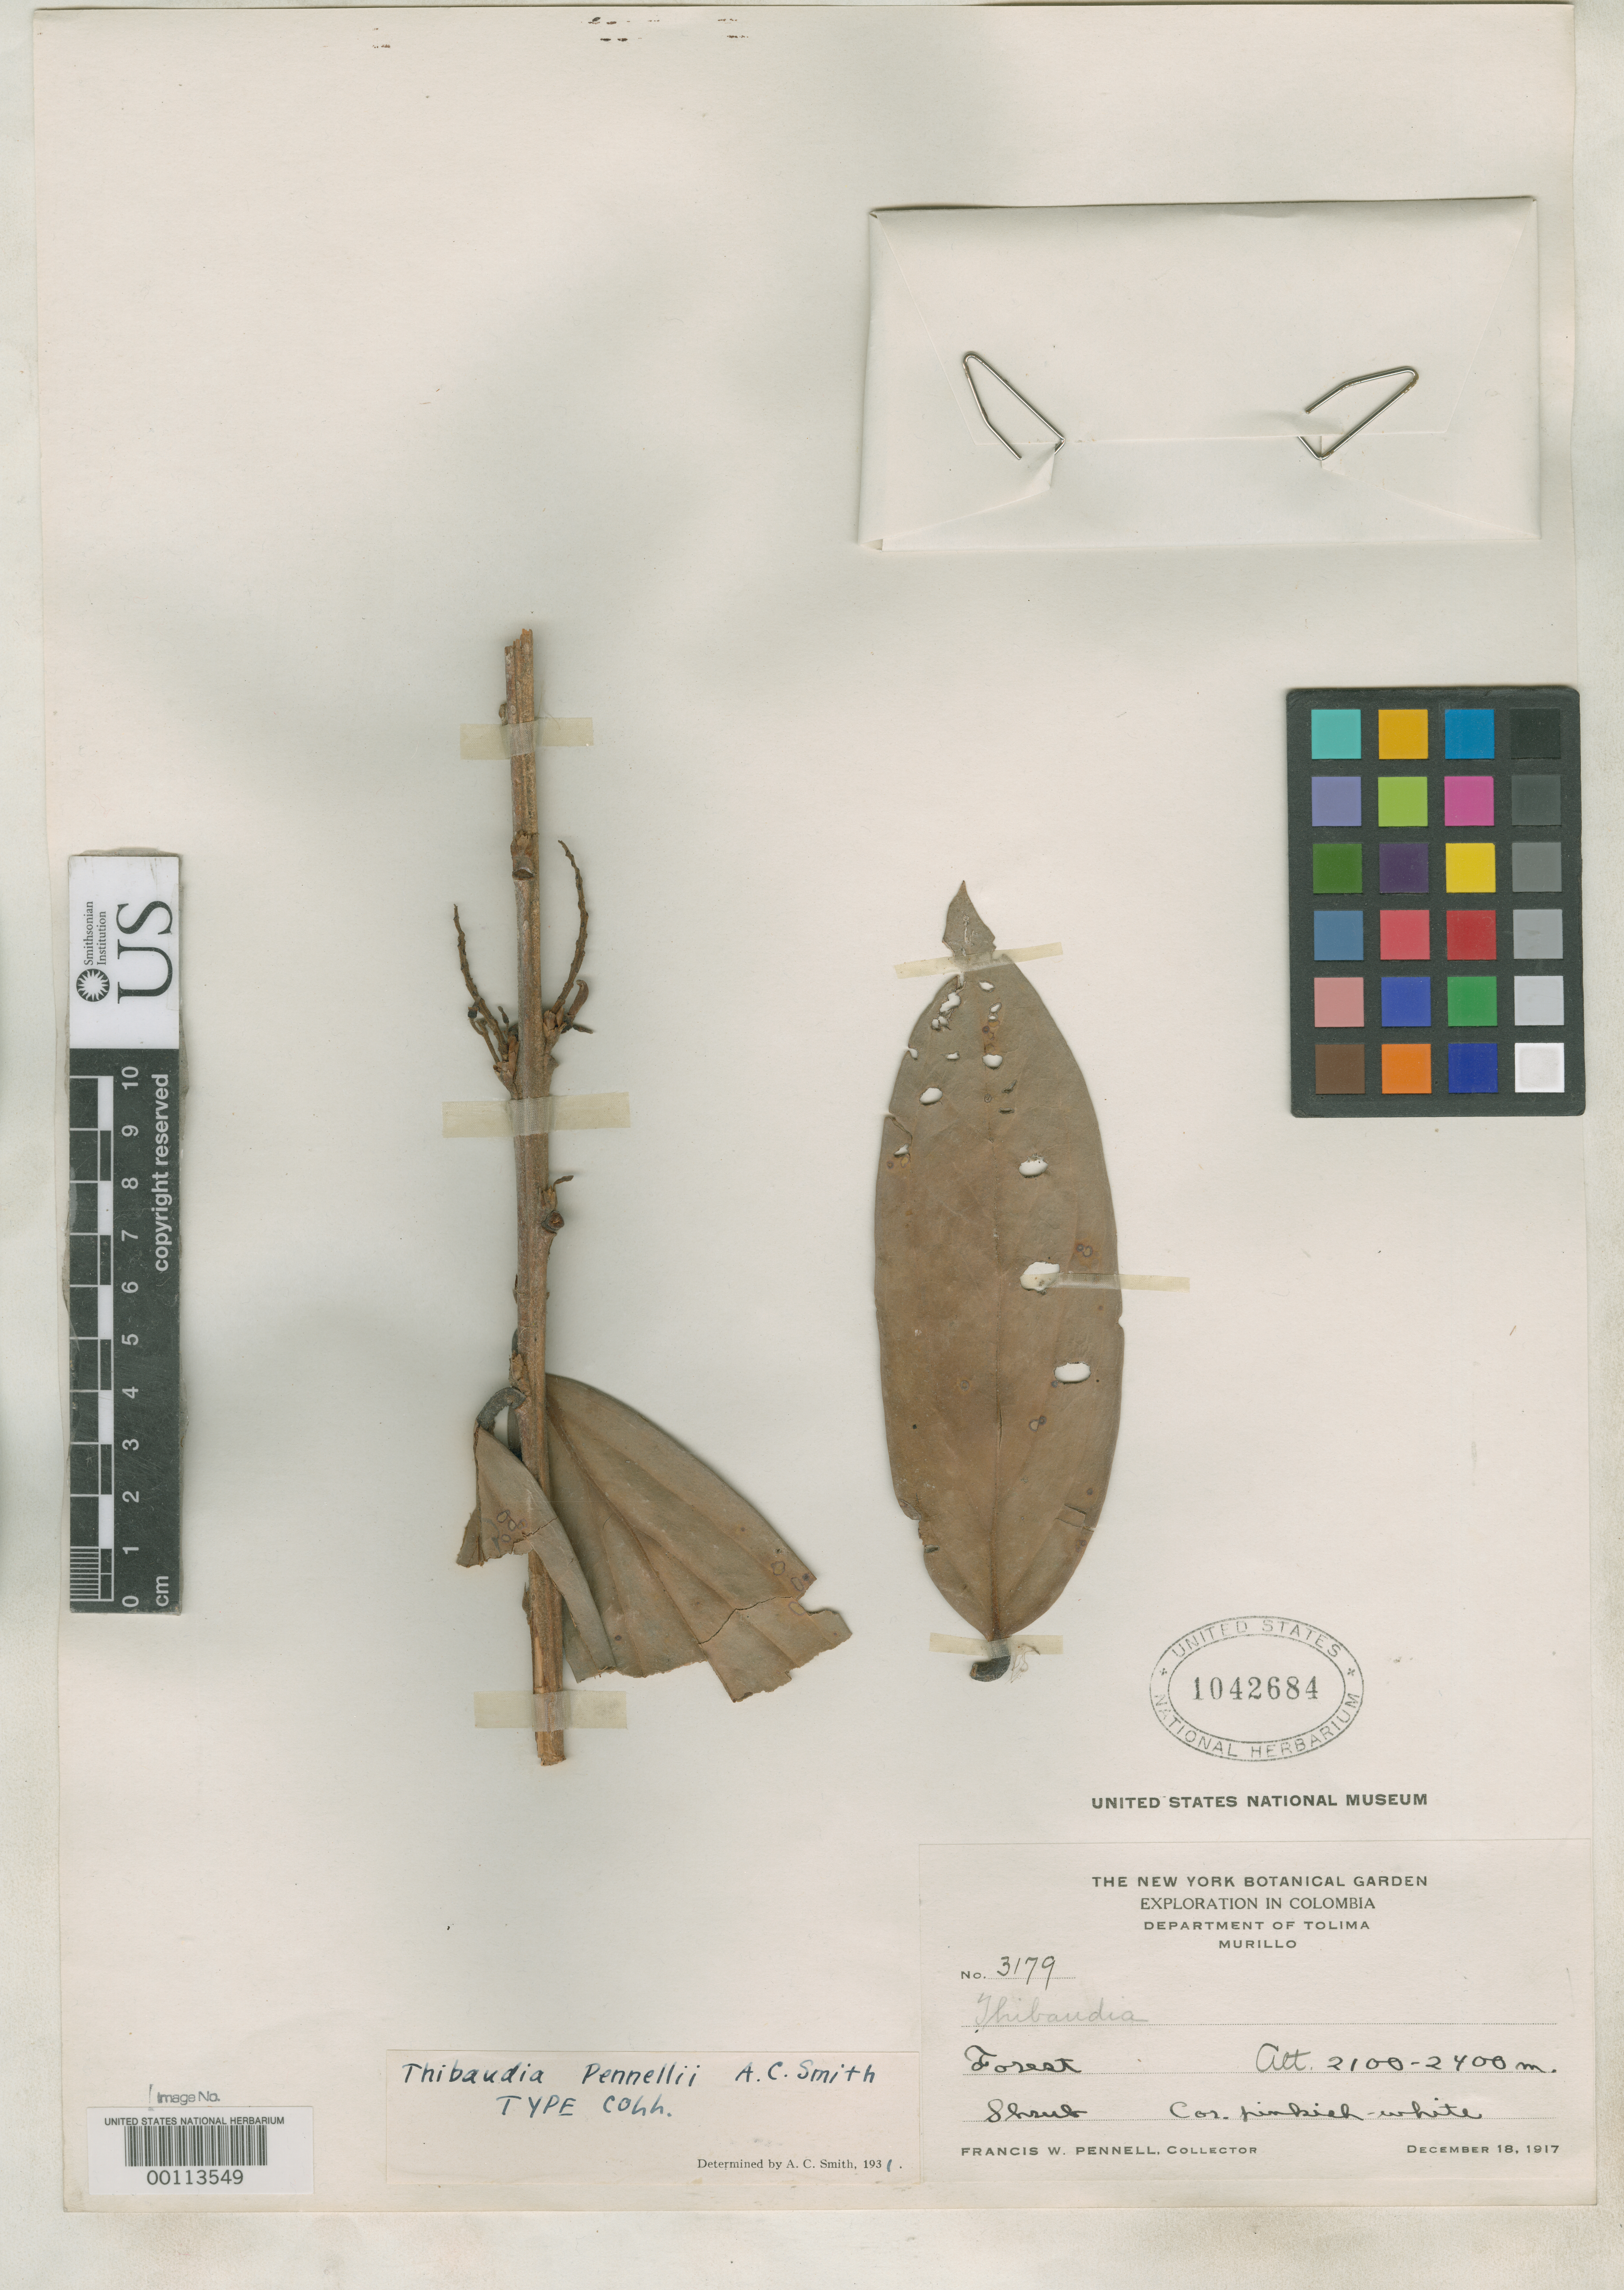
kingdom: Plantae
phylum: Tracheophyta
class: Magnoliopsida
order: Ericales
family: Ericaceae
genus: Thibaudia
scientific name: Thibaudia pennellii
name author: A.C. Sm.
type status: Isotype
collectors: F. W. Pennell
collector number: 3179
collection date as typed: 18 Dec 1917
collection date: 1917-12-18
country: Colombia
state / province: Tolima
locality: Murillo.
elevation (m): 2100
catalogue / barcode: US 1042684